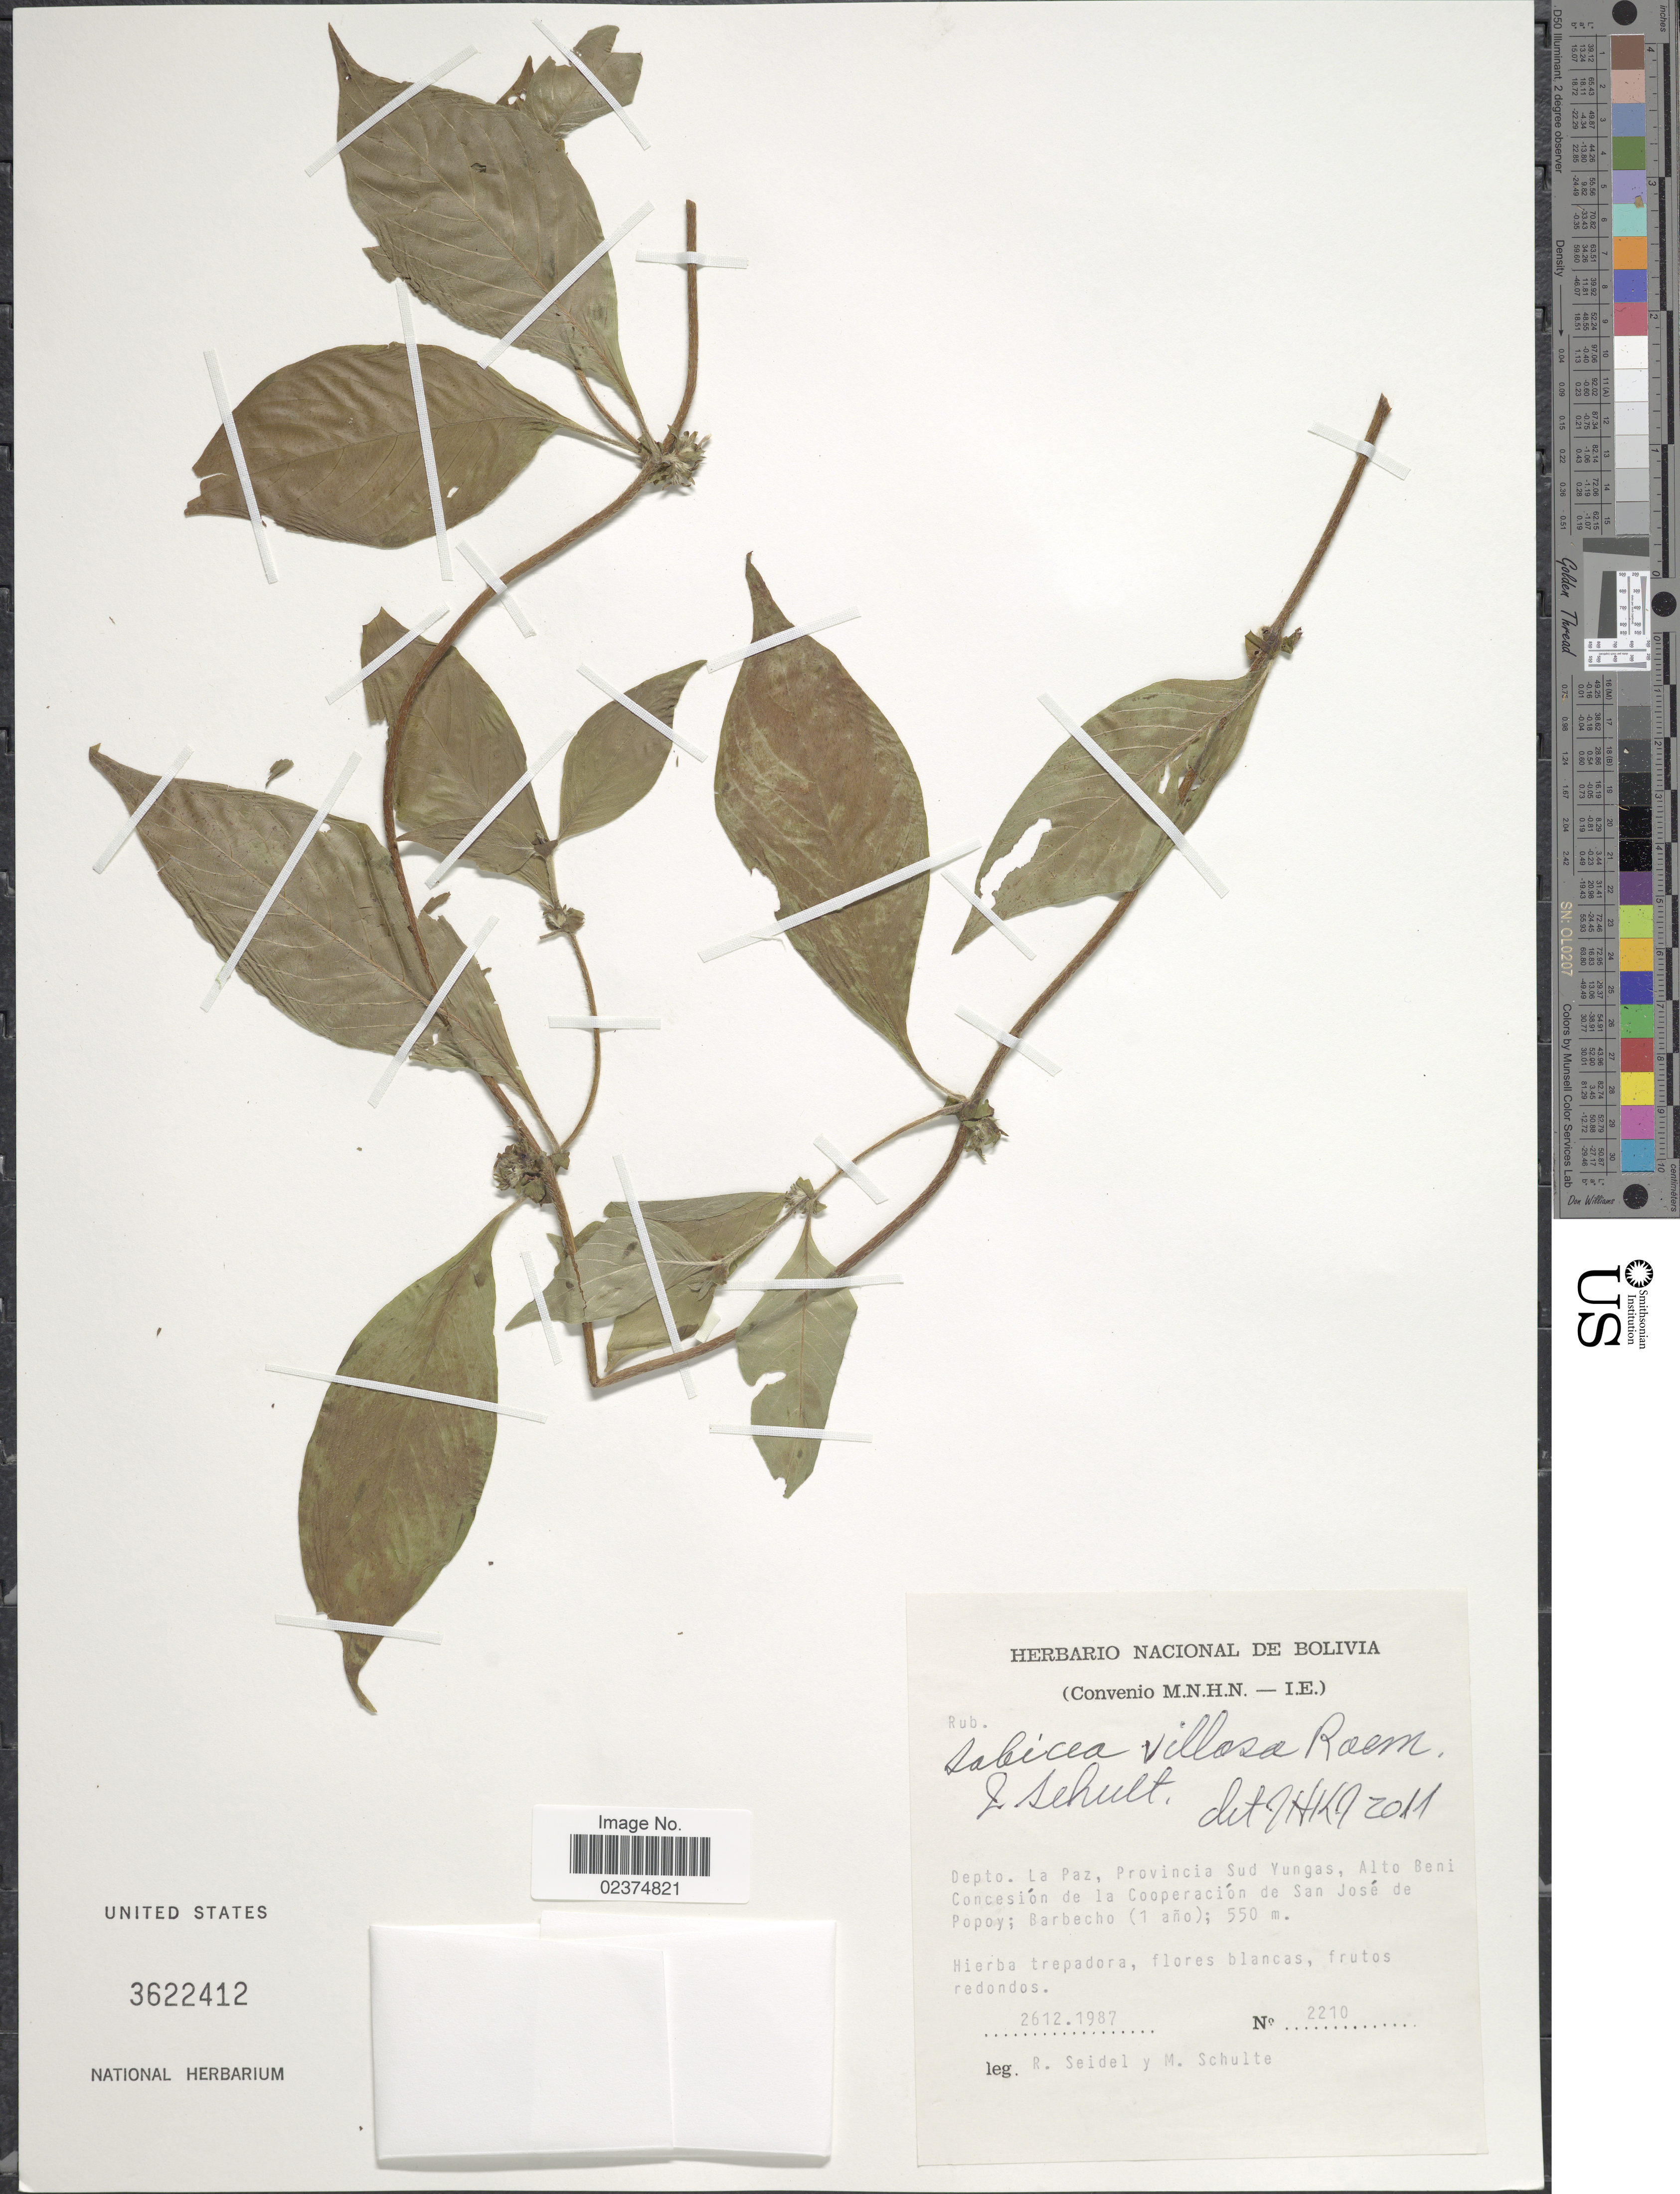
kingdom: Plantae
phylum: Tracheophyta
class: Magnoliopsida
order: Gentianales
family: Rubiaceae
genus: Sabicea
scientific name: Sabicea villosa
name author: Willd. ex Roem. & Schult.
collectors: R. Seidel & M. Schulte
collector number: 2210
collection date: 1987-12-26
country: Bolivia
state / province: La Paz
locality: Depto. La Paz, Provincia Sud Yungas, Alto Beni Concesion de la Cooperacion de San Jose de Popoy; Barbecho (1 ano)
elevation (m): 550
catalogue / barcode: US 3622412